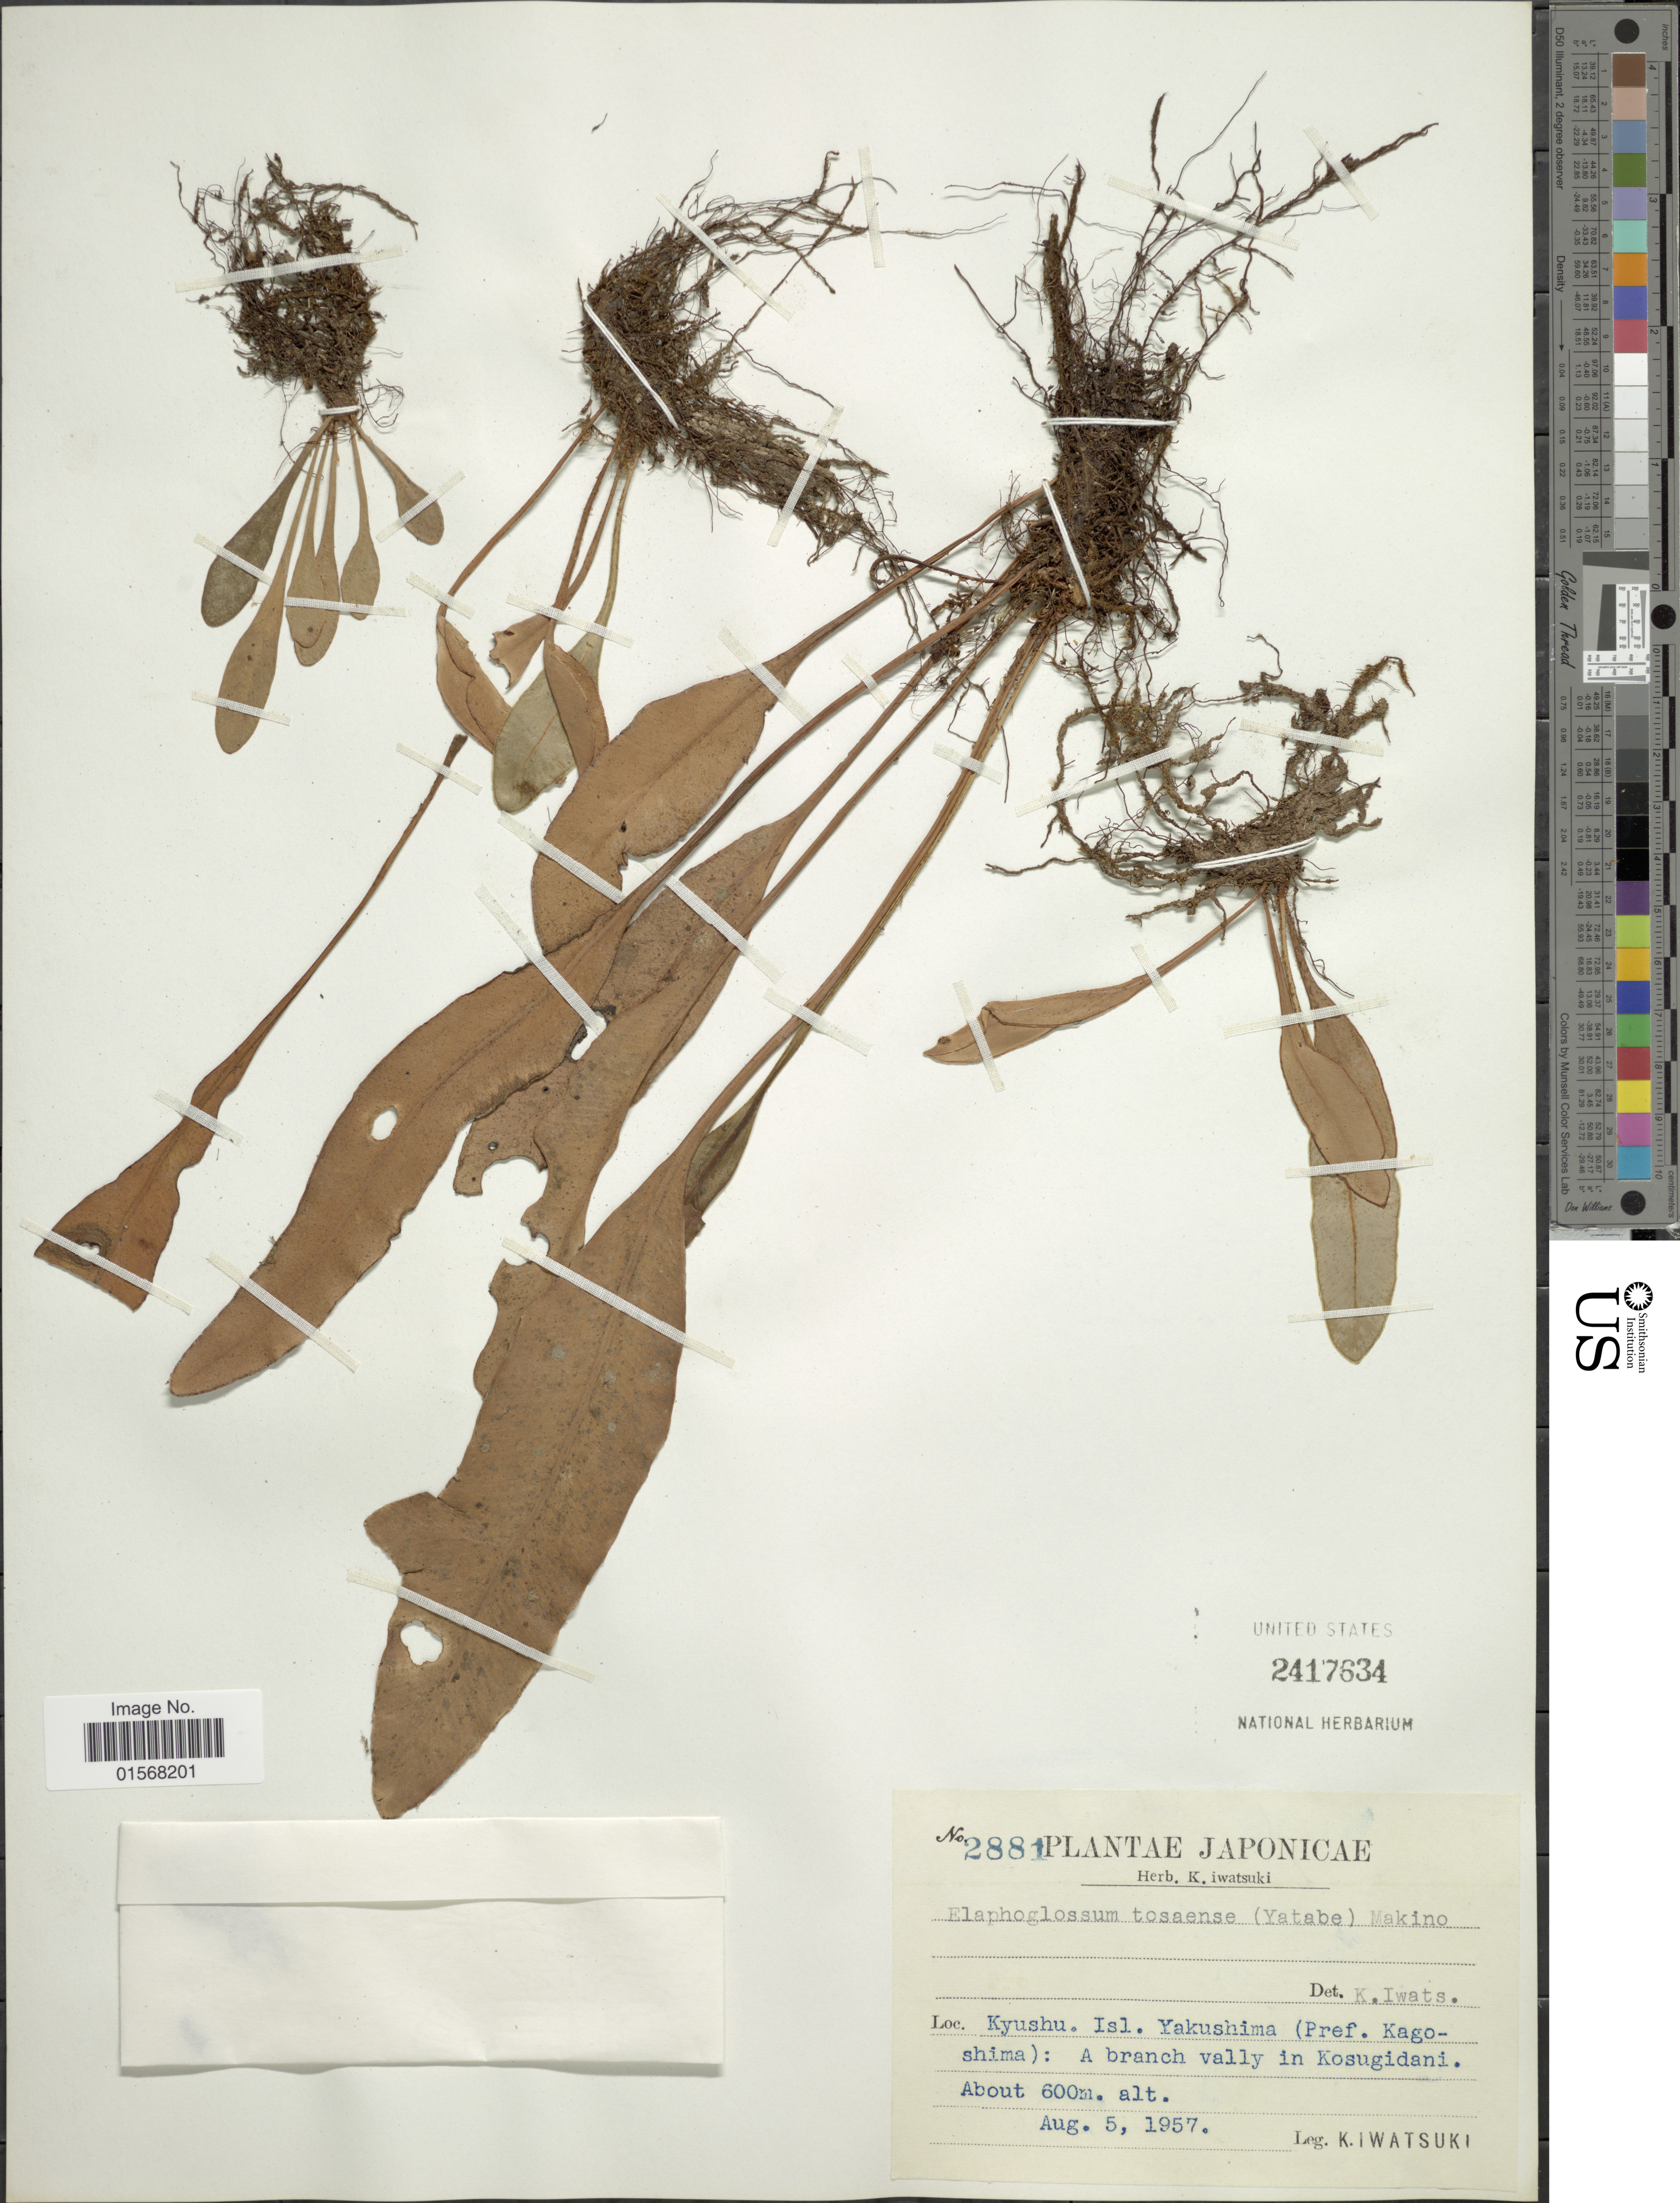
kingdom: Plantae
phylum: Tracheophyta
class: Polypodiopsida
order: Polypodiales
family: Dryopteridaceae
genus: Elaphoglossum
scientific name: Elaphoglossum tosaense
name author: (Yatabe) Makino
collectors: K. Iwatsuki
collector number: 2881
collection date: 1957-08-05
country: Japan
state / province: Kagosima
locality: Kyushu, Isl. Yakushima, (Pref. Kagoshima): a branch valley in Kosugidani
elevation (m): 600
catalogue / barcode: US 2417634